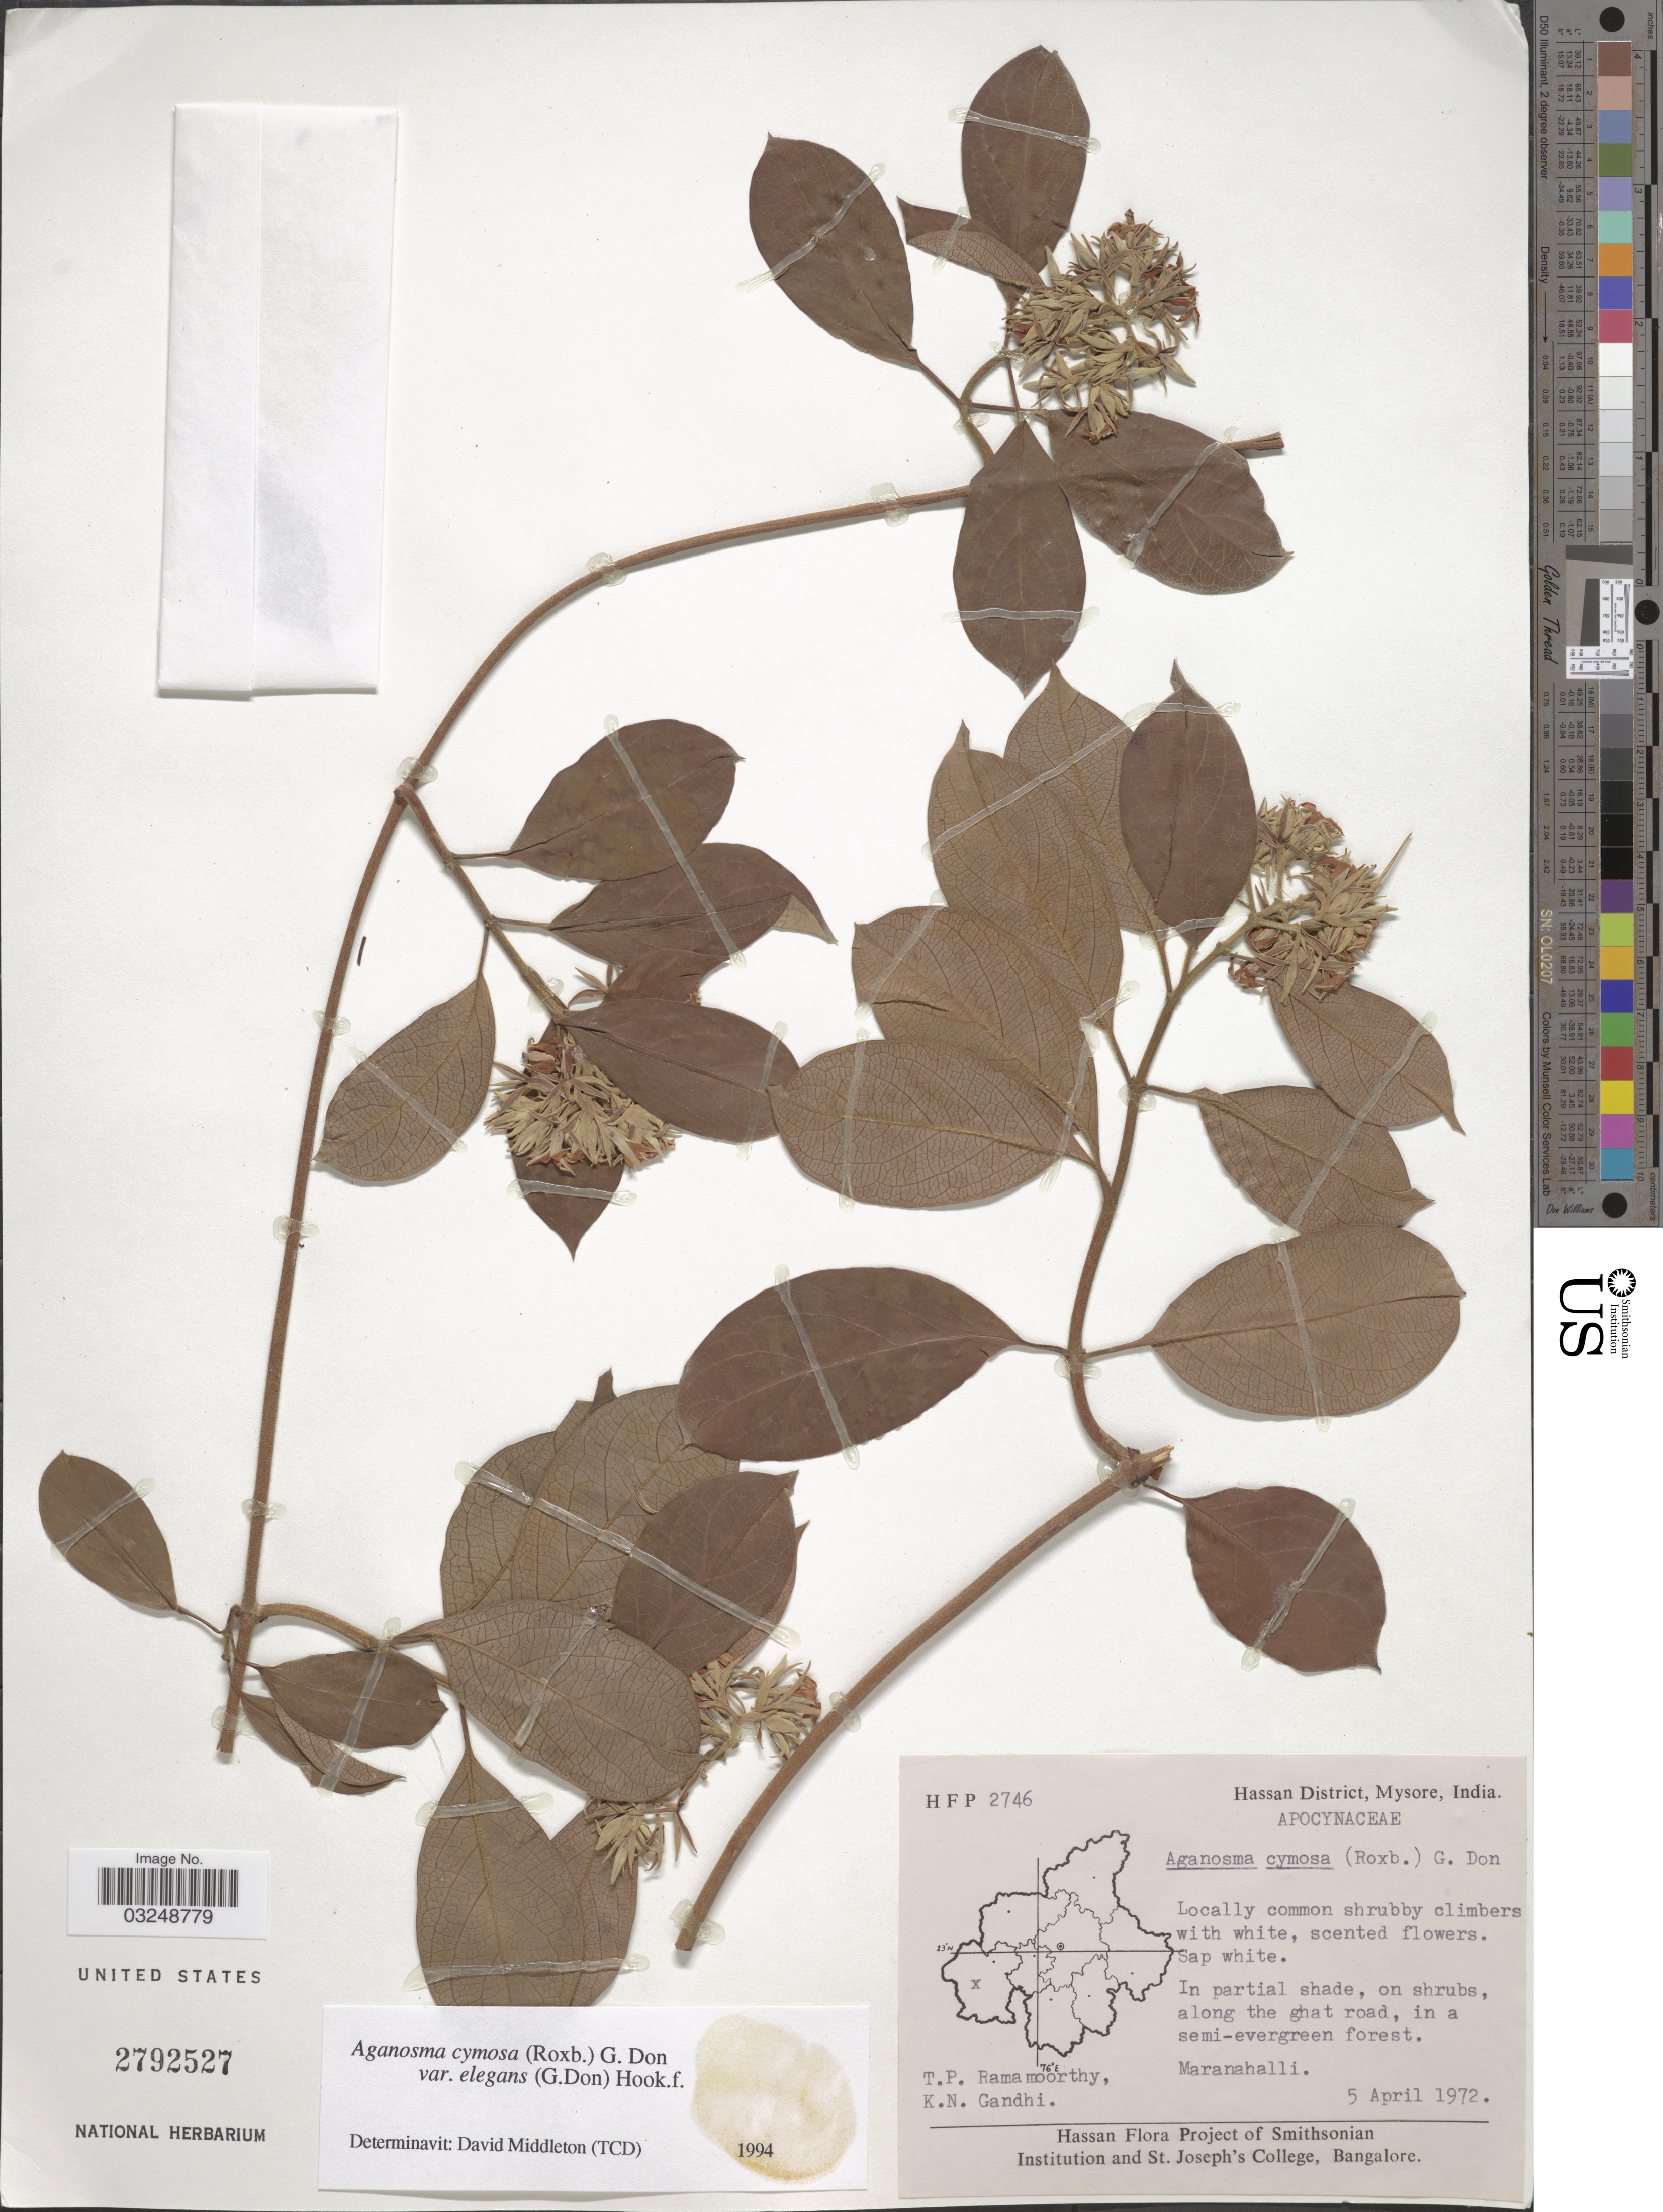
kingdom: Plantae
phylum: Tracheophyta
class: Magnoliopsida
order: Gentianales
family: Apocynaceae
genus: Aganosma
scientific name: Aganosma cymosa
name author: (Roxb.) G. Don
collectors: T. P. Ramamoorthy & K. N. Gandhi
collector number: HFP2746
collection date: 1972-04-05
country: India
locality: Hassan District, Mysore, Maranahalli.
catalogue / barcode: US 2792527